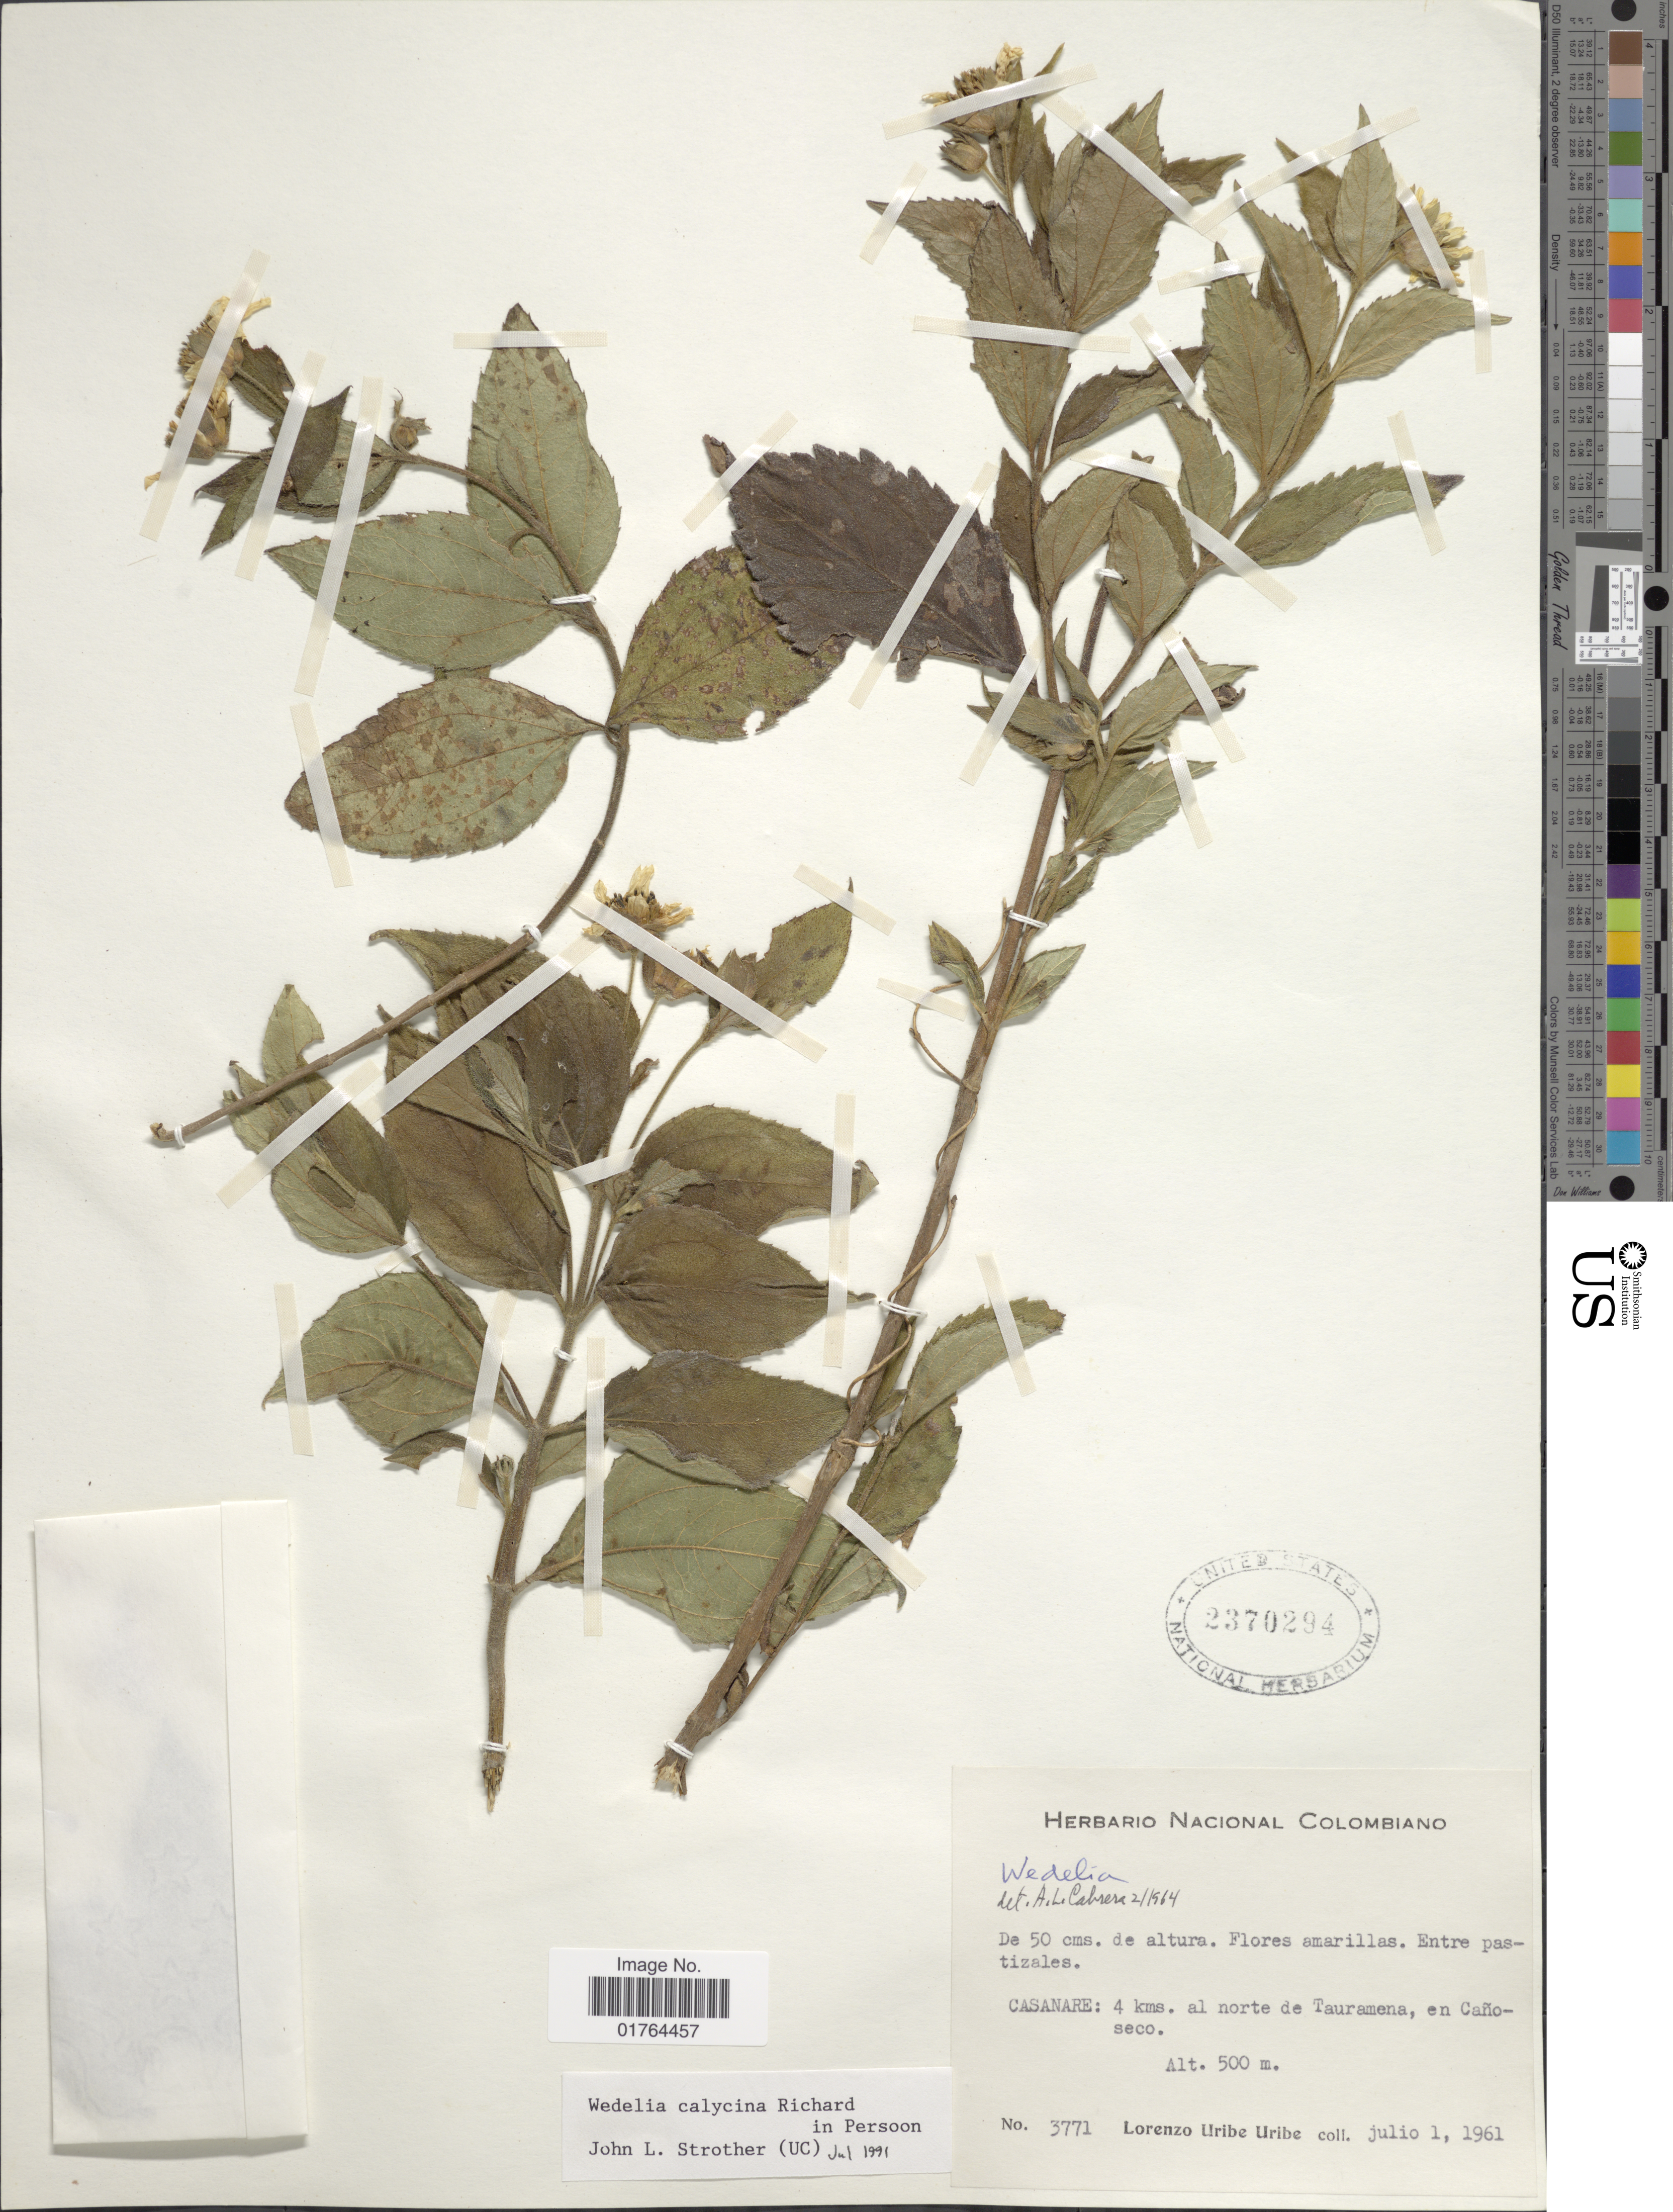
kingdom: Plantae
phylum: Tracheophyta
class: Magnoliopsida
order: Asterales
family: Asteraceae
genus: Wedelia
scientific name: Wedelia calycina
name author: Rich.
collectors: L. Uribe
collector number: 3771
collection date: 1961-07-01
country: Colombia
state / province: Casanare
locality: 4 kms al norte de Tauramena, en Canoseco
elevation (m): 500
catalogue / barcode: US 2370294